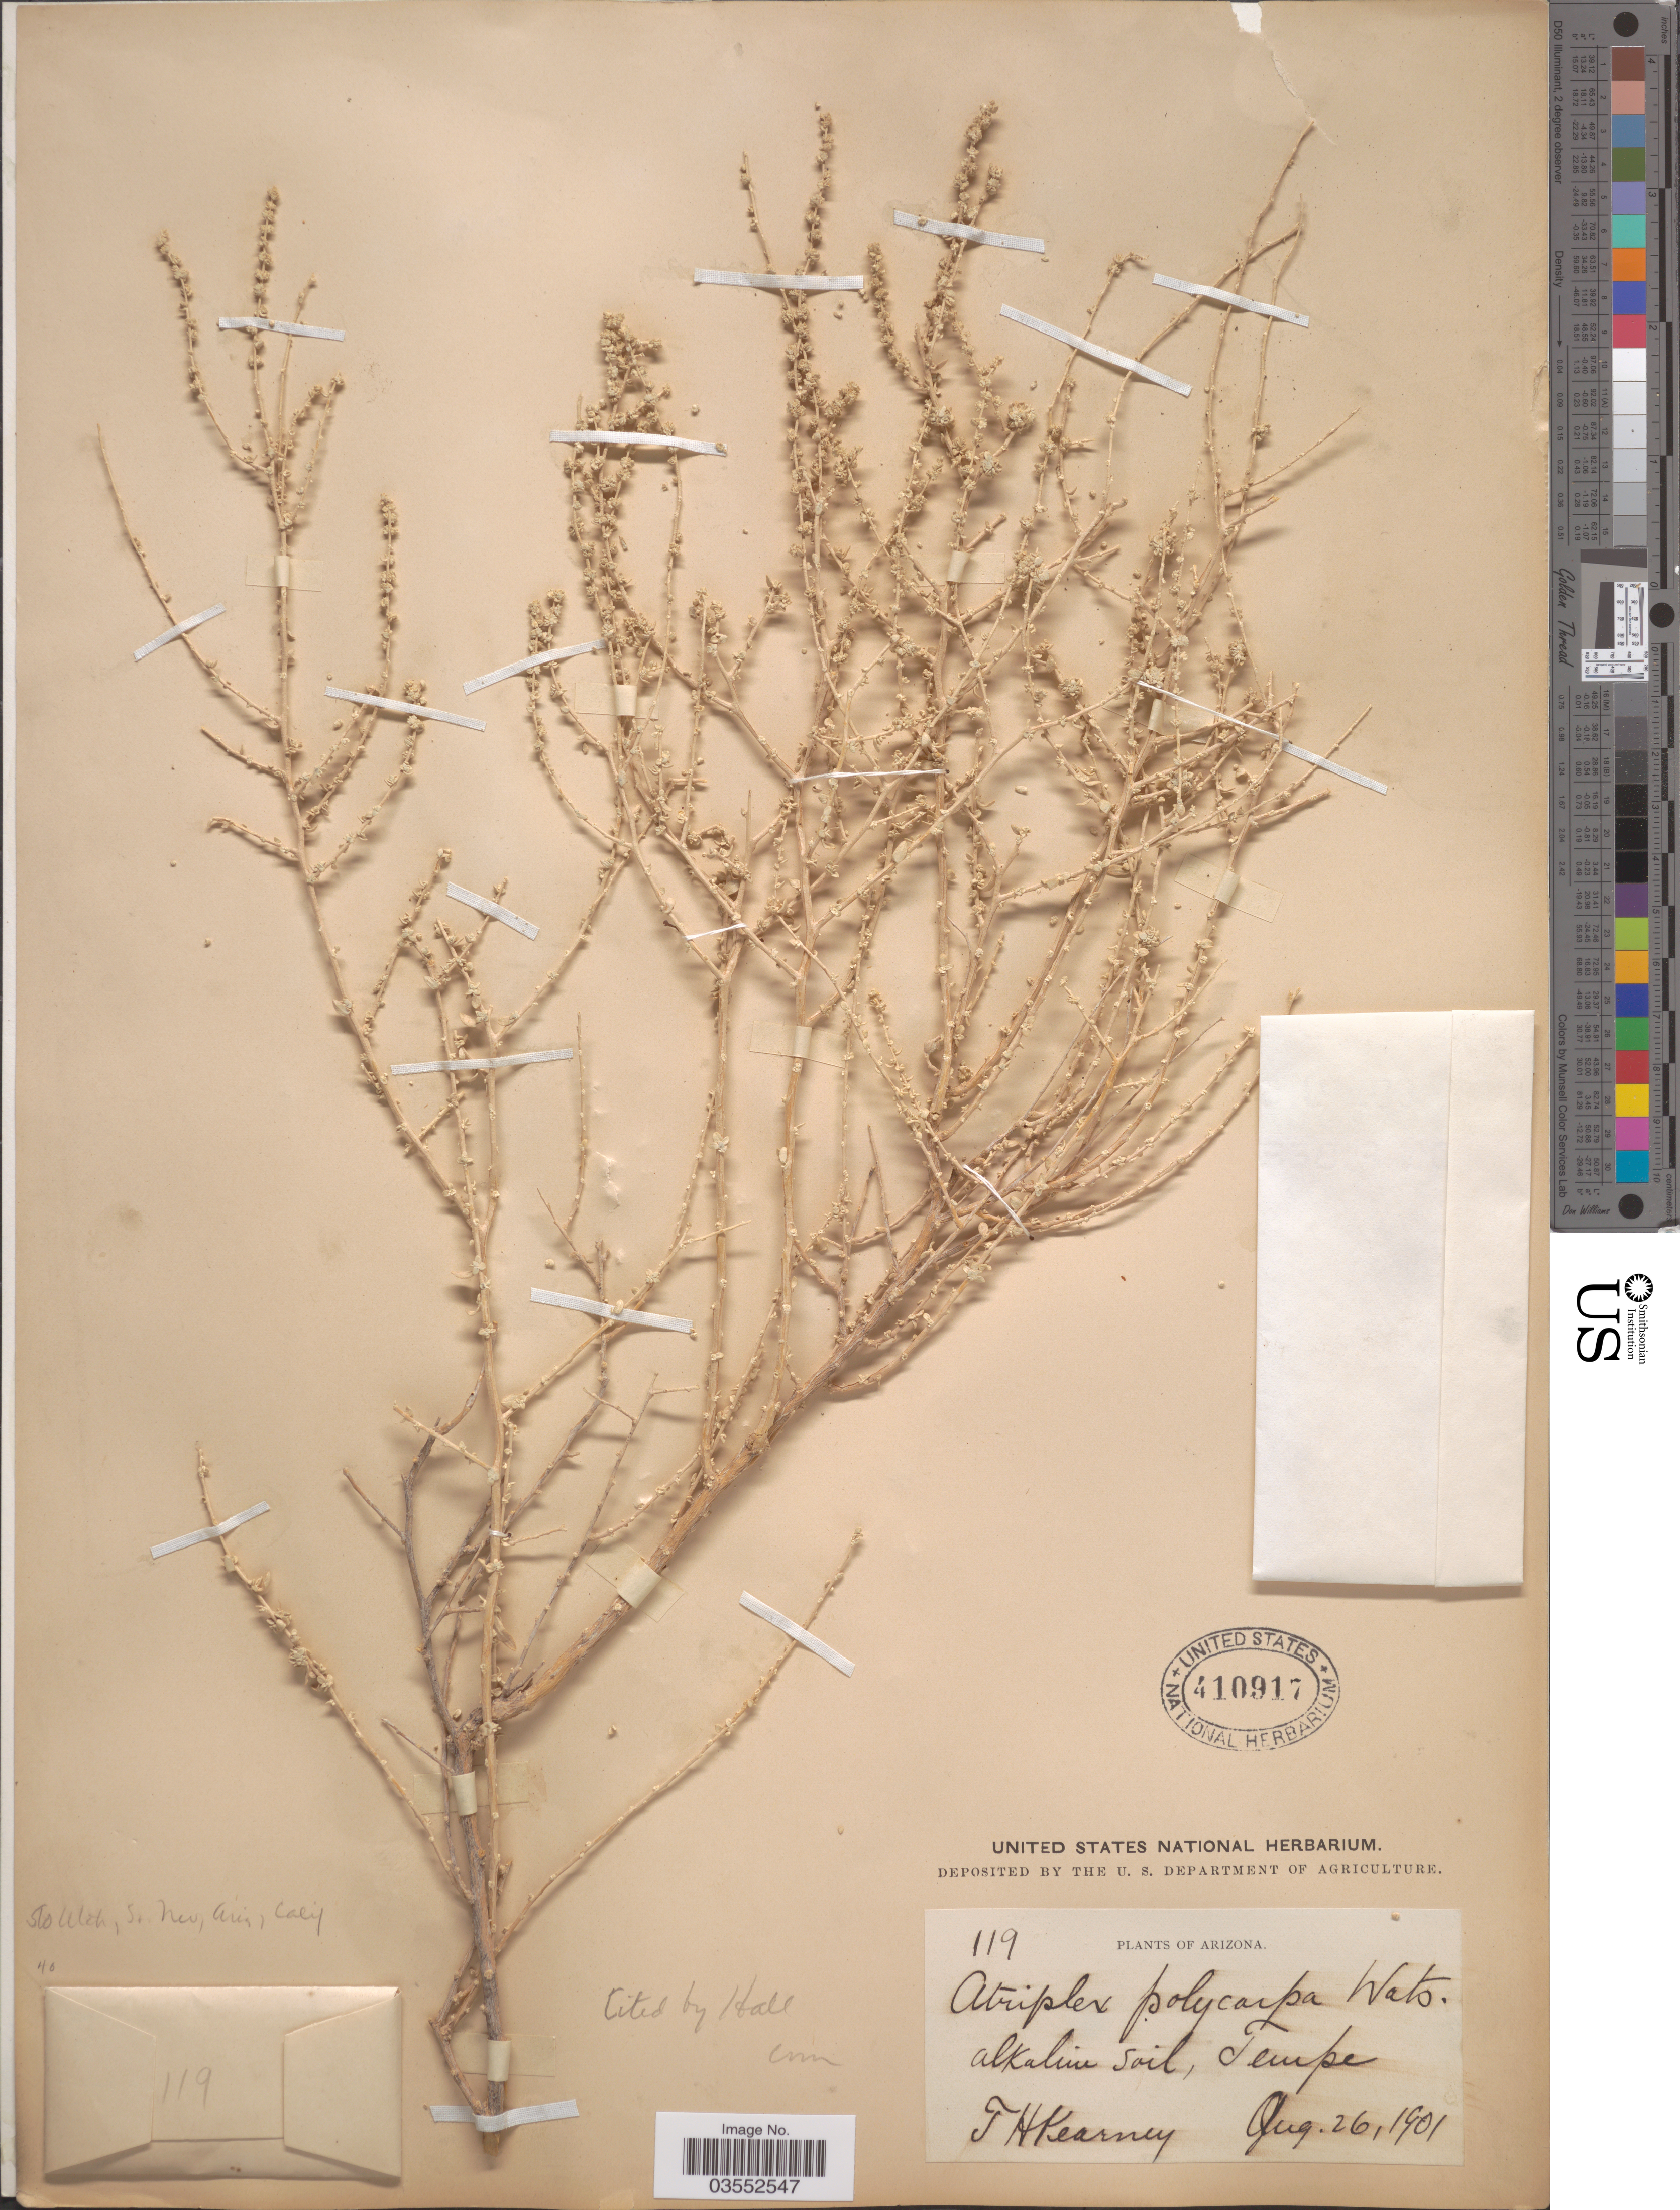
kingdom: Plantae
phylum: Tracheophyta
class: Magnoliopsida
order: Caryophyllales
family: Amaranthaceae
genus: Atriplex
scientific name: Atriplex polycarpa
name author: (Torr.) S. Watson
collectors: T. H. Kearney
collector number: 119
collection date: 1901-08-26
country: United States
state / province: Arizona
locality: Tempe.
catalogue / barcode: US 410917